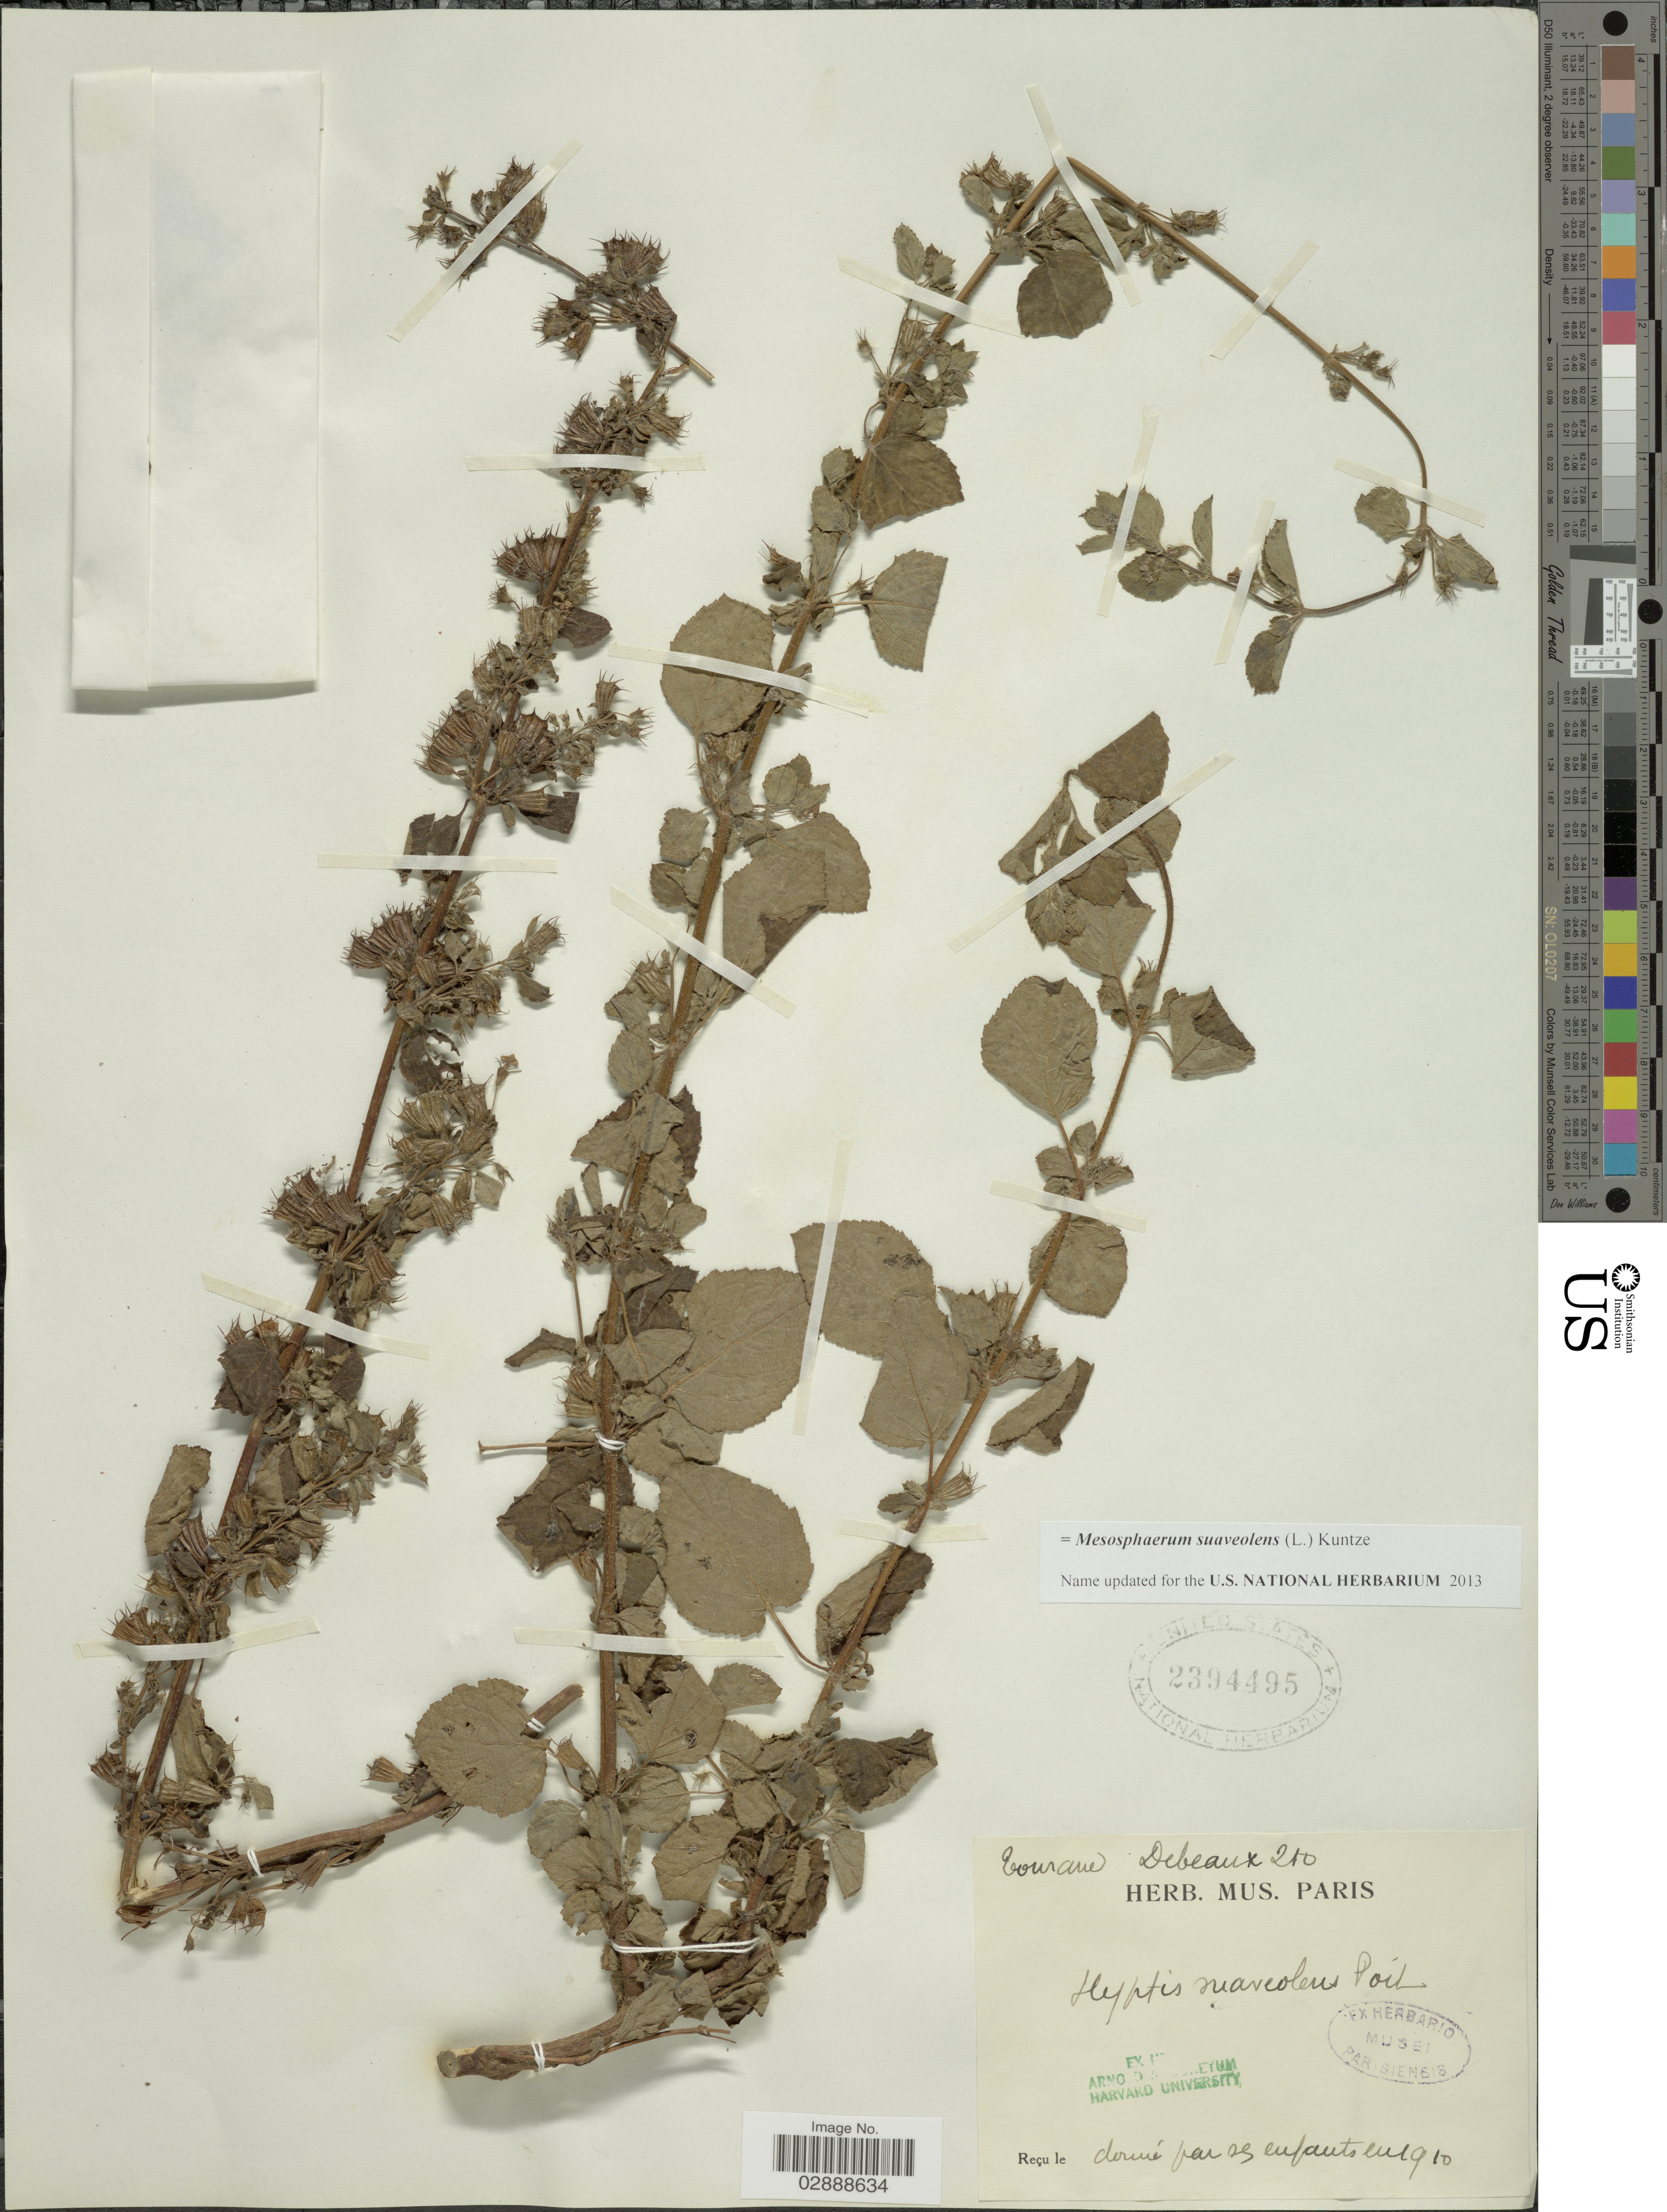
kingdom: Plantae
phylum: Tracheophyta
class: Magnoliopsida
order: Lamiales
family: Lamiaceae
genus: Mesosphaerum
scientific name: Mesosphaerum suaveolens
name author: (L.) Kuntze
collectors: -. Debeaux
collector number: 250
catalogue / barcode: US 2394495